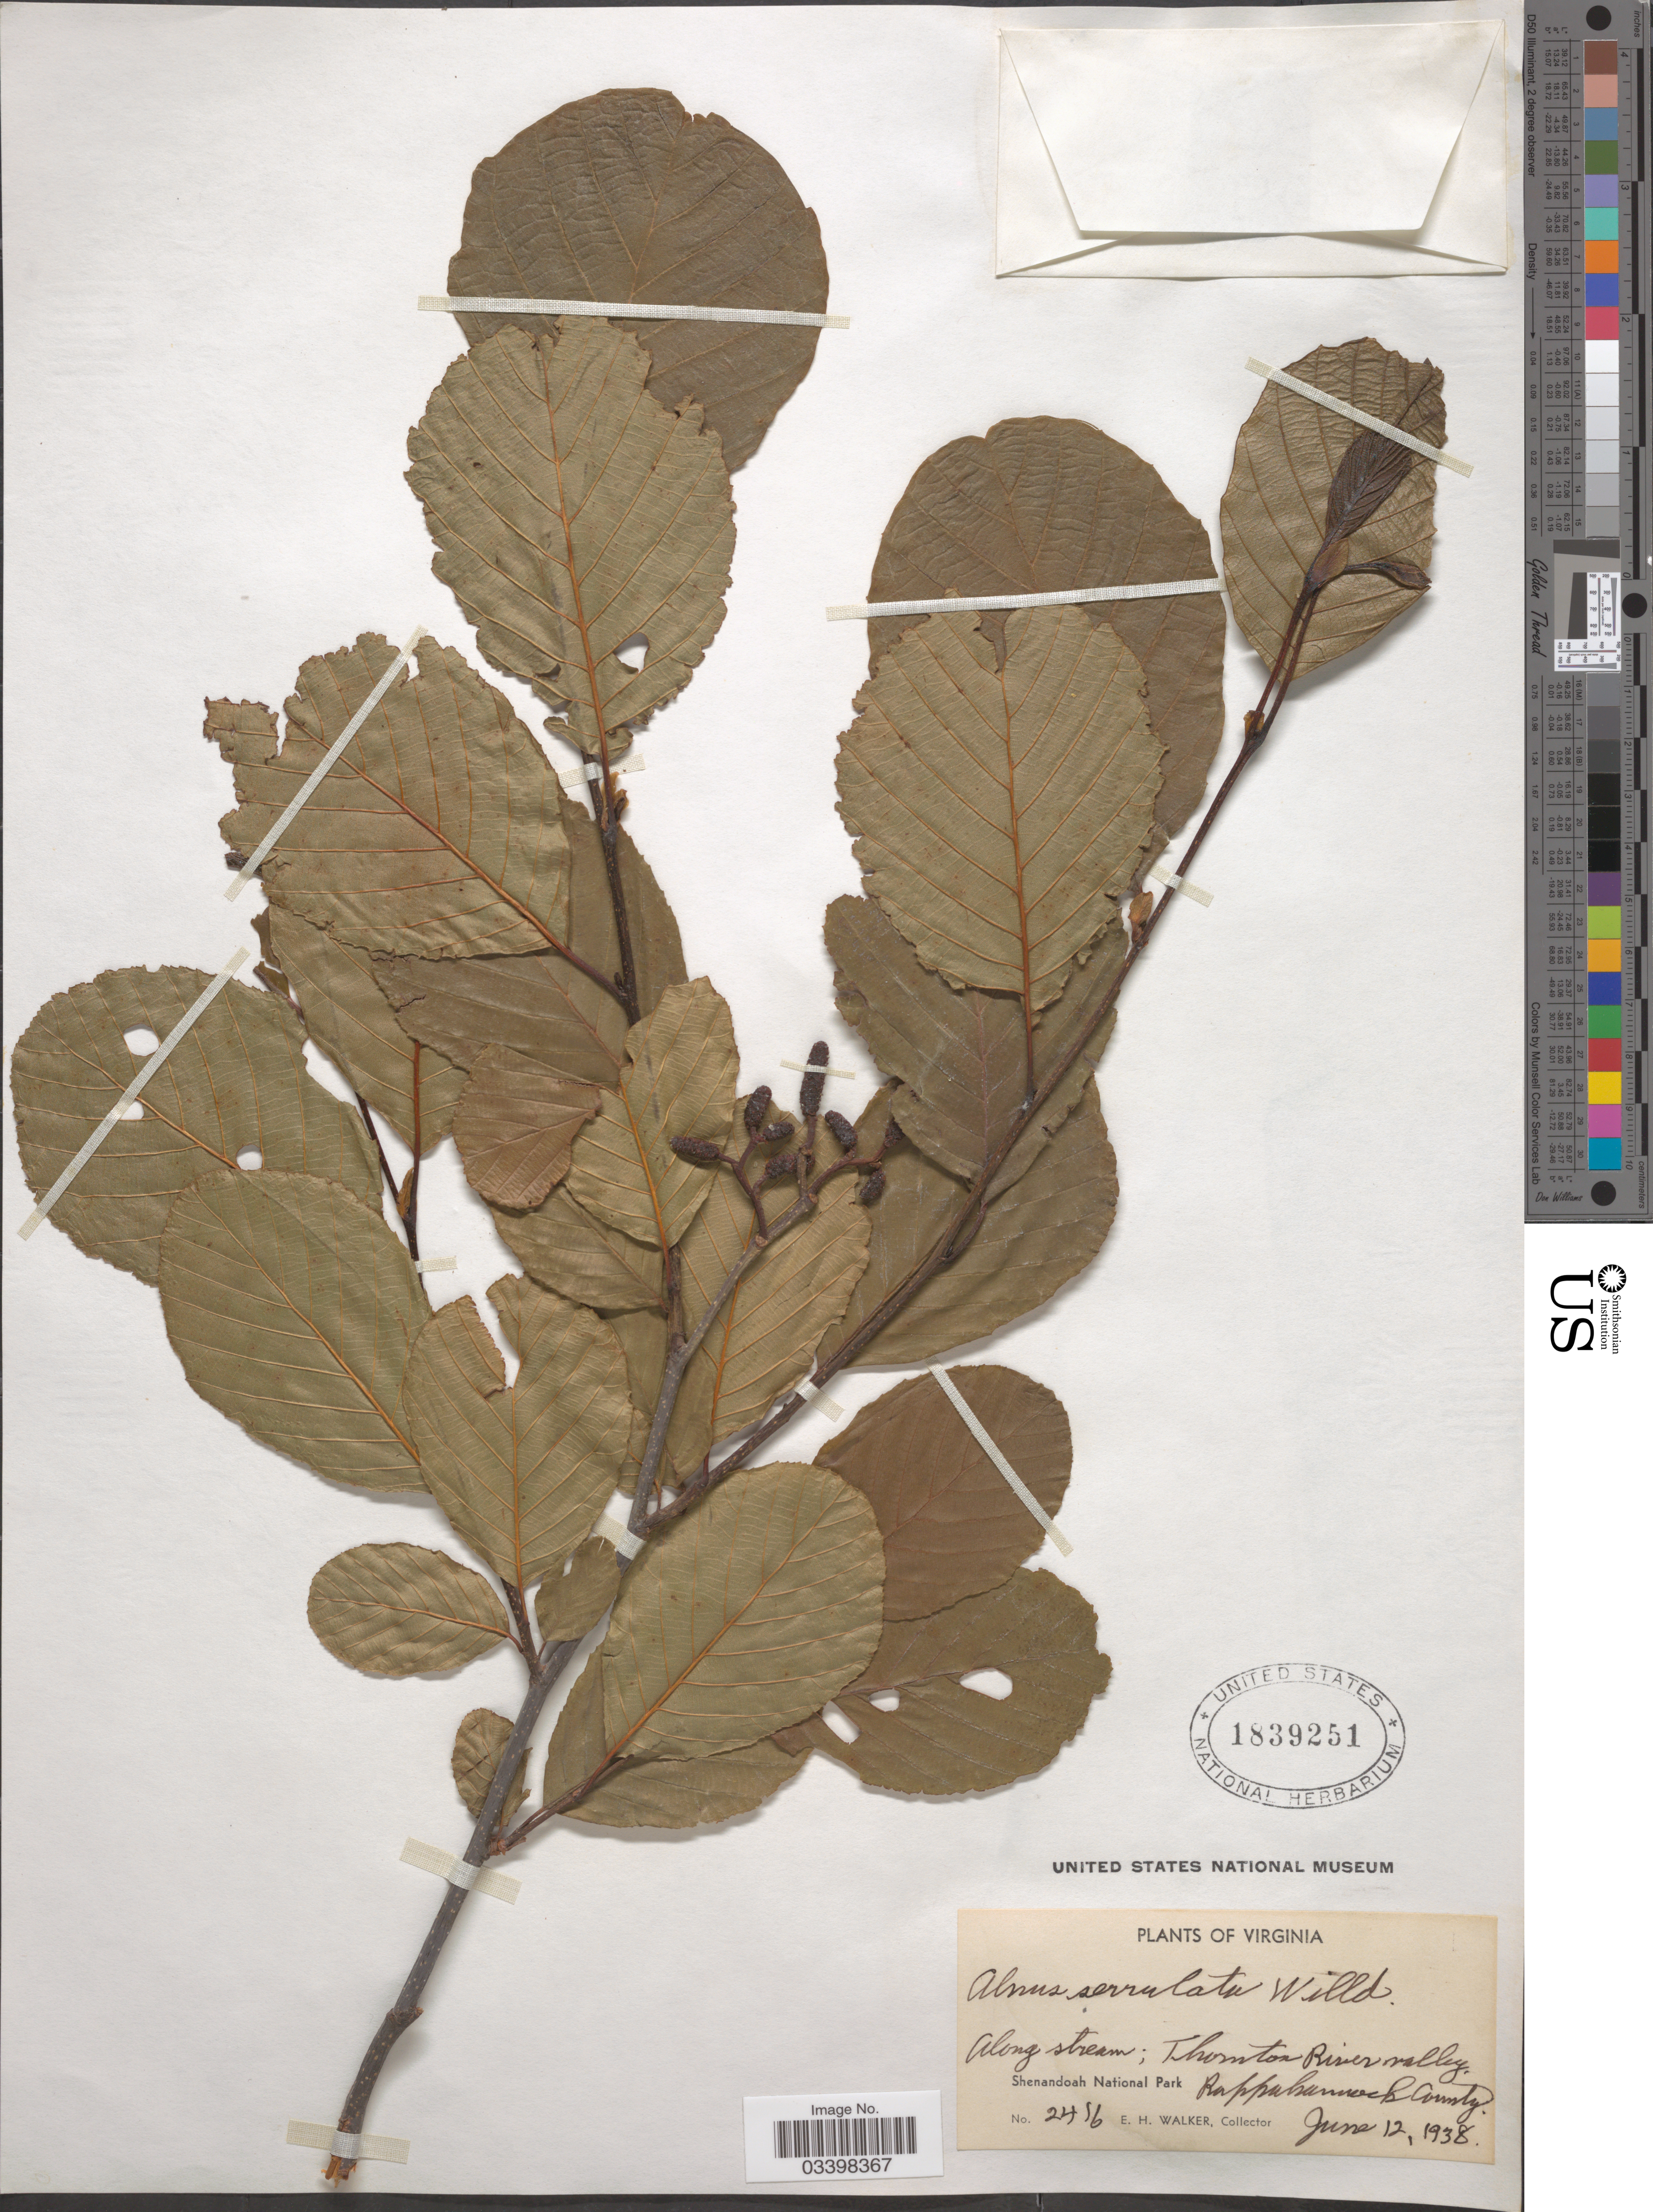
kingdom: Plantae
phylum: Tracheophyta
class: Magnoliopsida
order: Fagales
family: Betulaceae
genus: Alnus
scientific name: Alnus serrulata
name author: (Aiton) Willd.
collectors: E. H. Walker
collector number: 2416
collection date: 1938-06-12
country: United States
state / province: Virginia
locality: Along stream; Thornton River valley, Shenandoah National Park.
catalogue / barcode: US 1839251